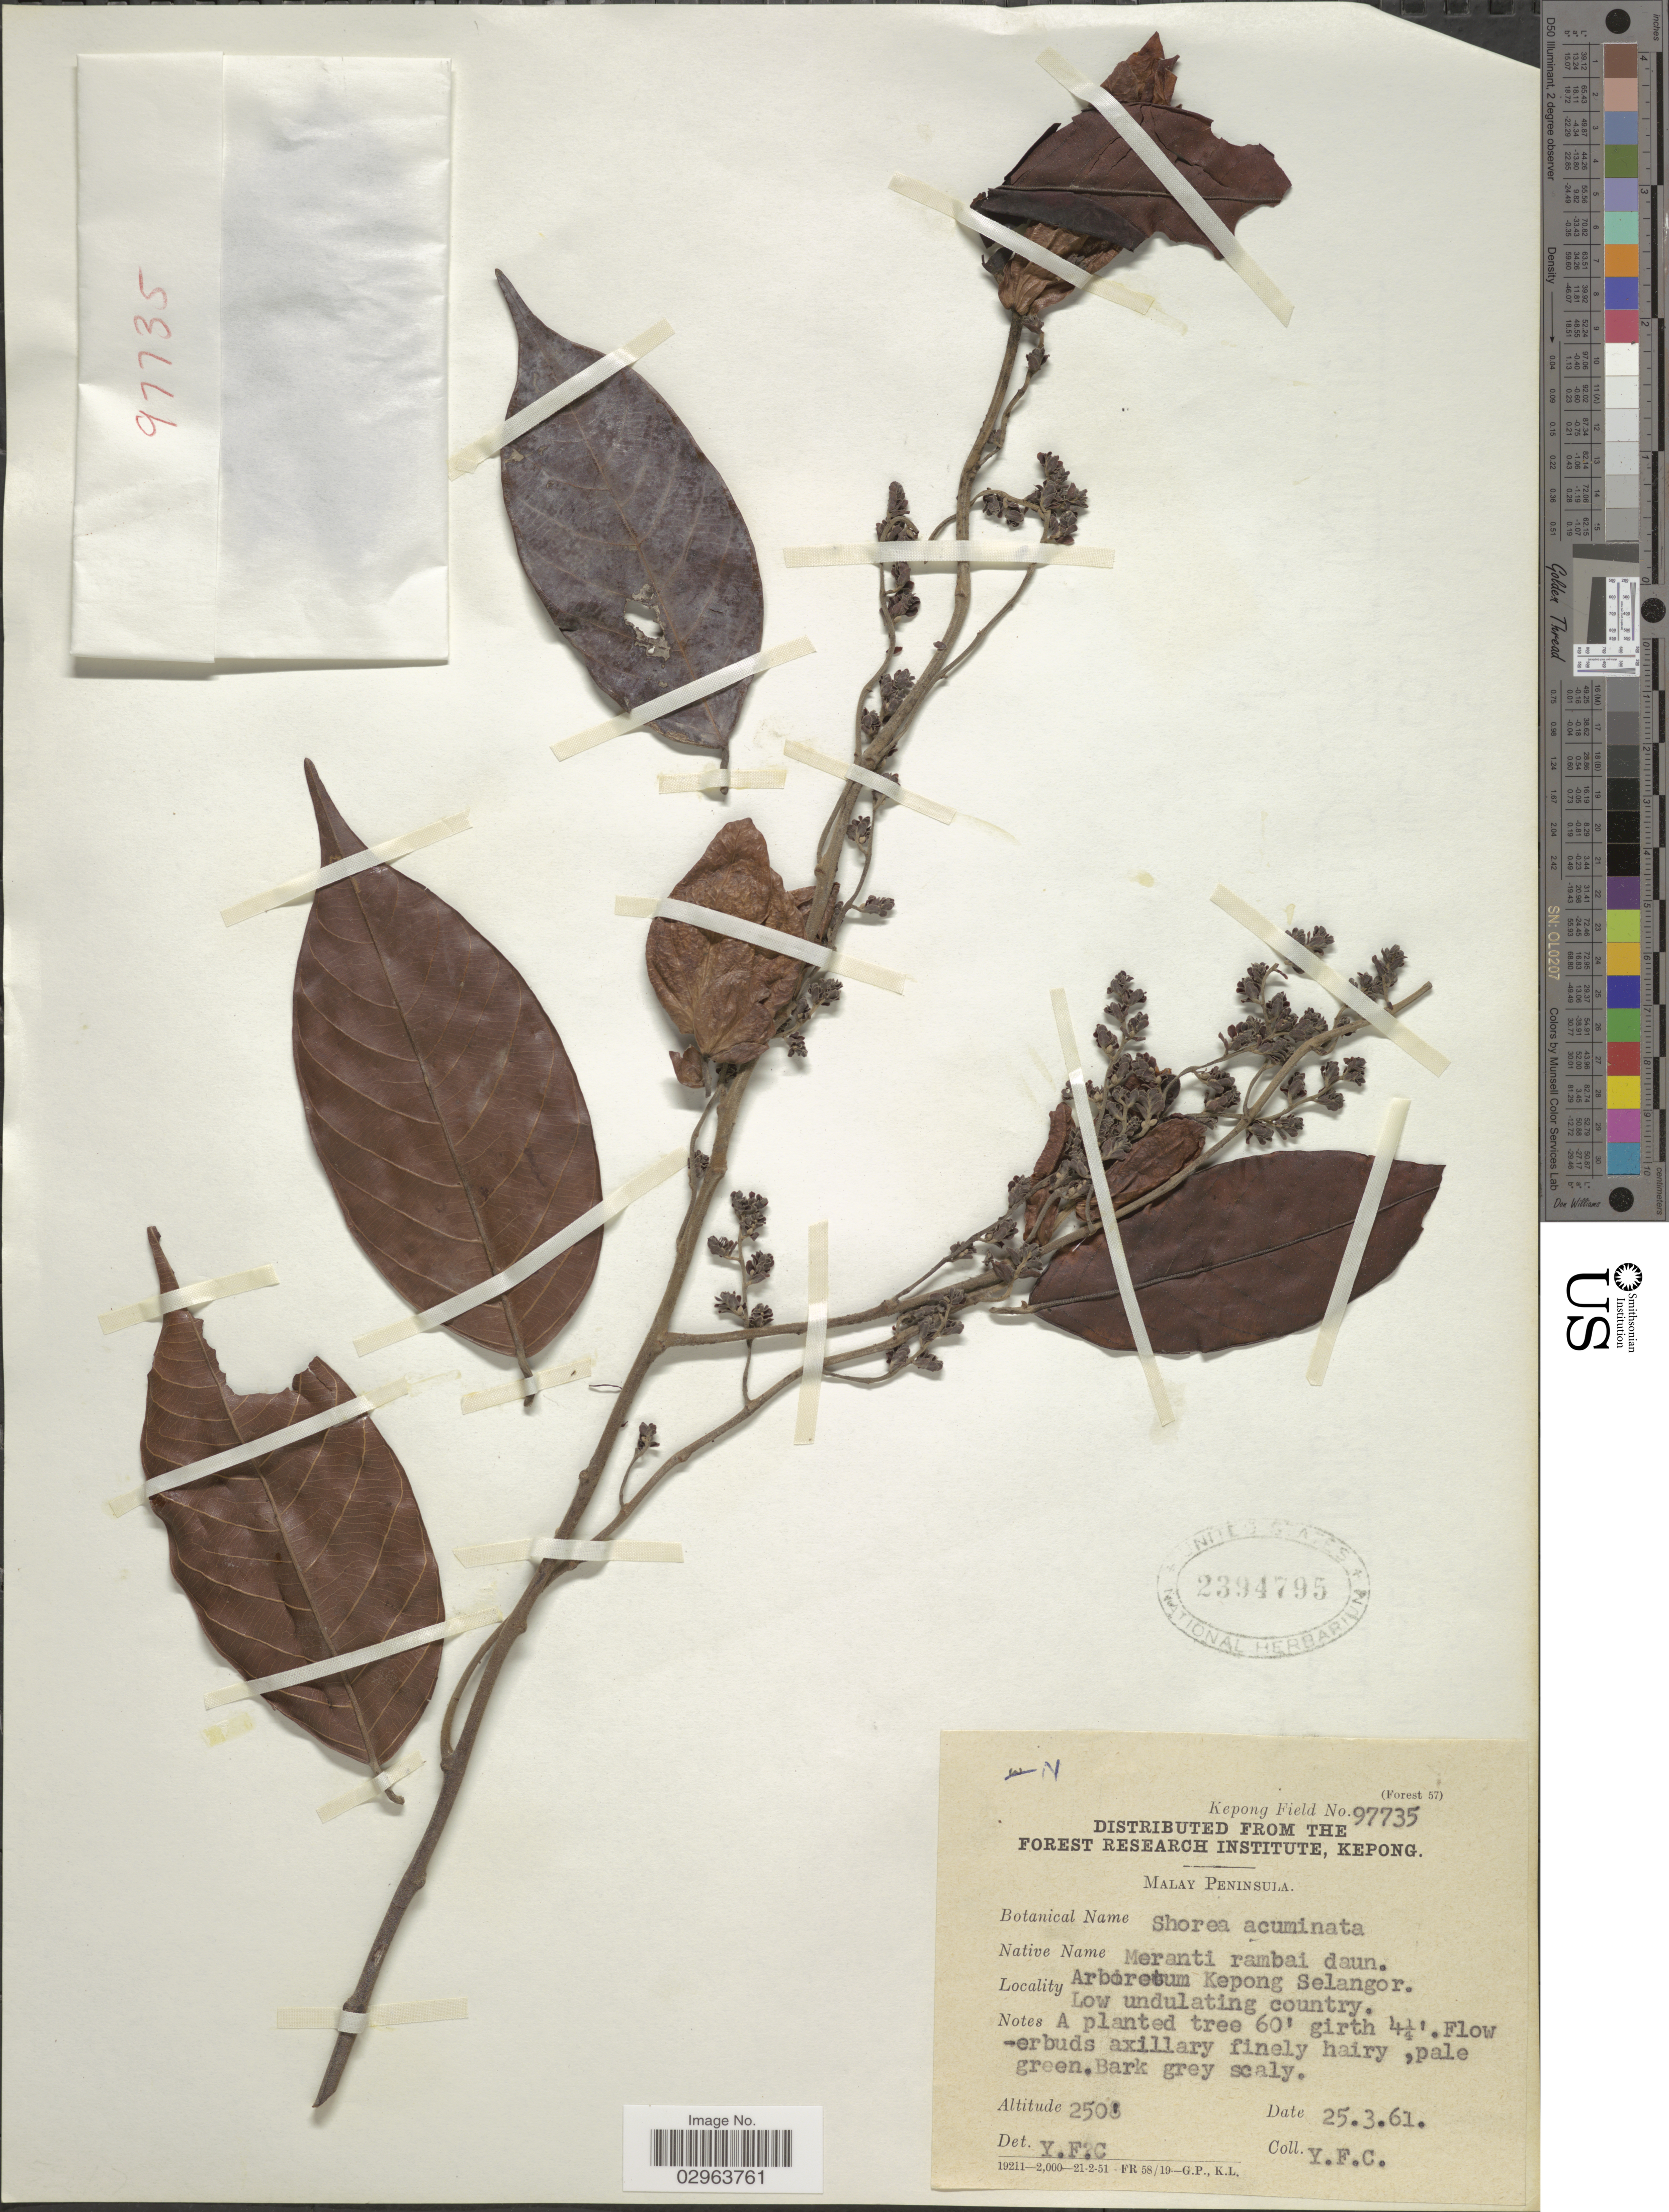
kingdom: Plantae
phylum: Tracheophyta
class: Magnoliopsida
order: Malvales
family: Dipterocarpaceae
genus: Rubroshorea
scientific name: Rubroshorea acuminata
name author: (Dyer) P.S. Ashton & J. Heck.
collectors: Y. F. C.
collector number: Kepong Field 97735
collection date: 1961-03-25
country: Malaysia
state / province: Selangor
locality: Malay Peninsula. Arboretum Kepong Selangor.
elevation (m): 76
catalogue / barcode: US 2394795